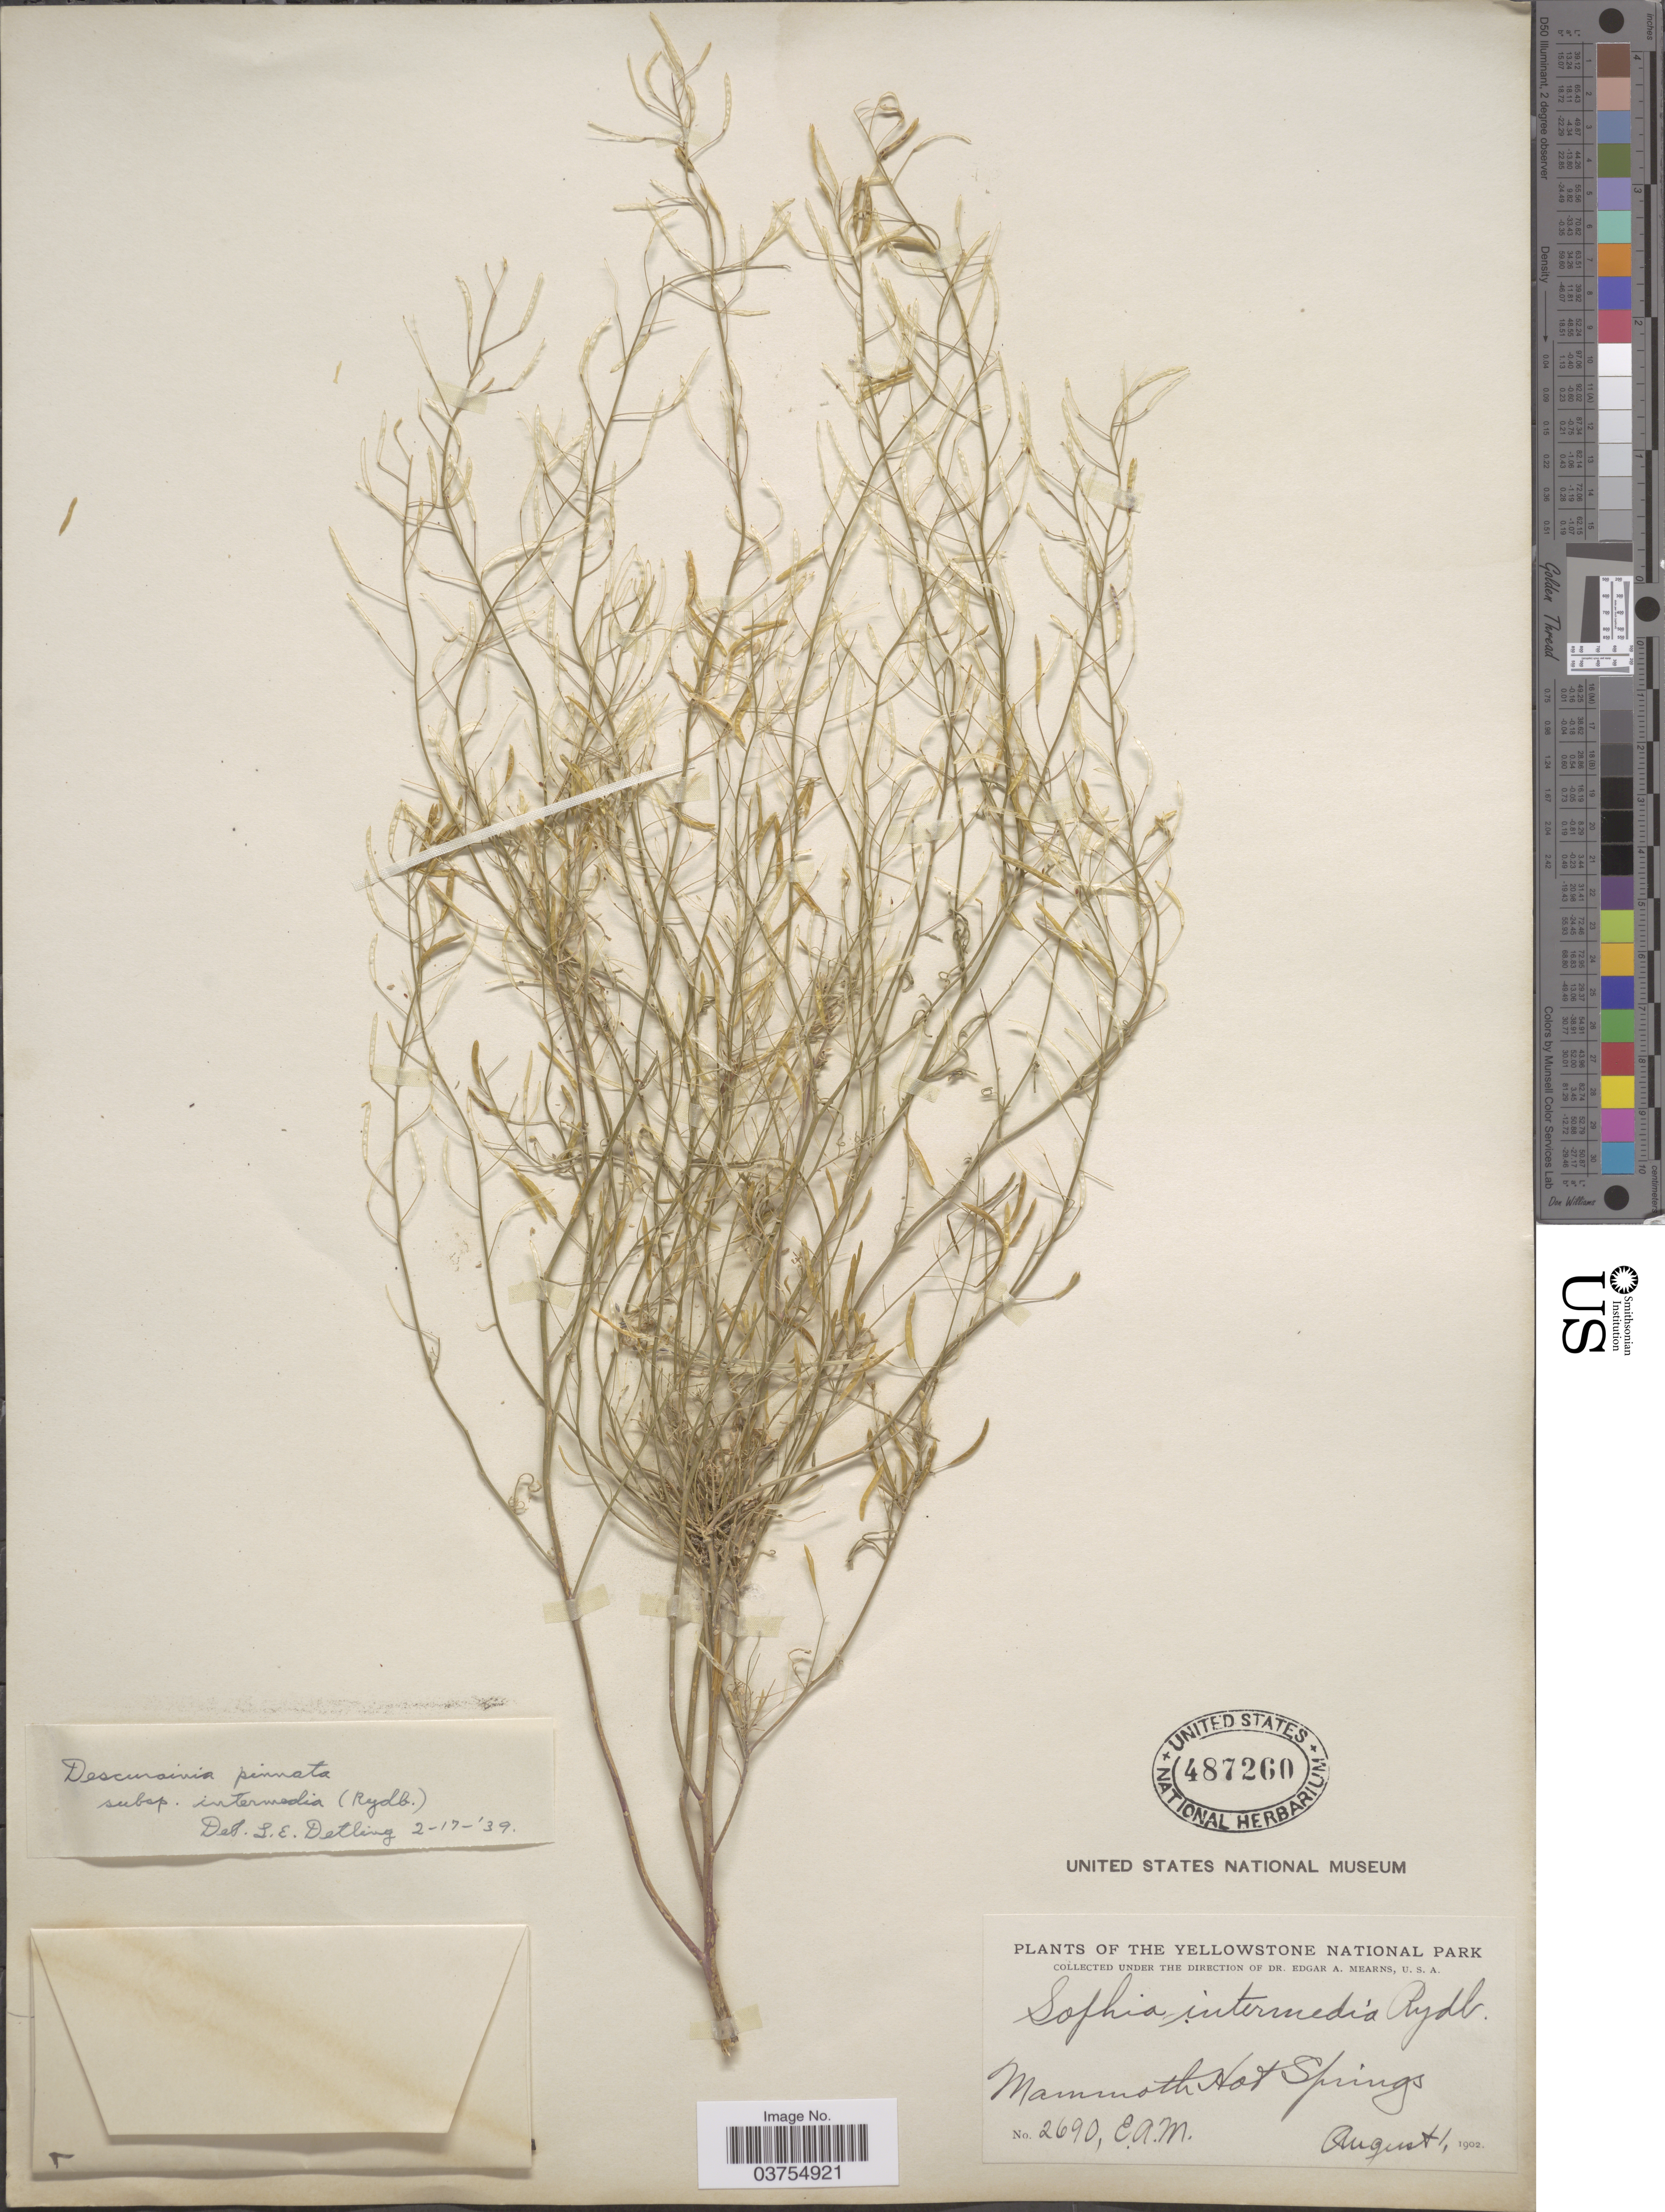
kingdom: Plantae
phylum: Tracheophyta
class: Magnoliopsida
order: Brassicales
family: Brassicaceae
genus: Descurainia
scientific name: Descurainia pinnata subsp. intermedia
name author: (Rydb.) Detling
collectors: E. A. Mearns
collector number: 2690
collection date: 1902-08-01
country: United States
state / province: Wyoming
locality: The Yellowstone National Park. Mammoth Hot Springs.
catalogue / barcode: US 487260